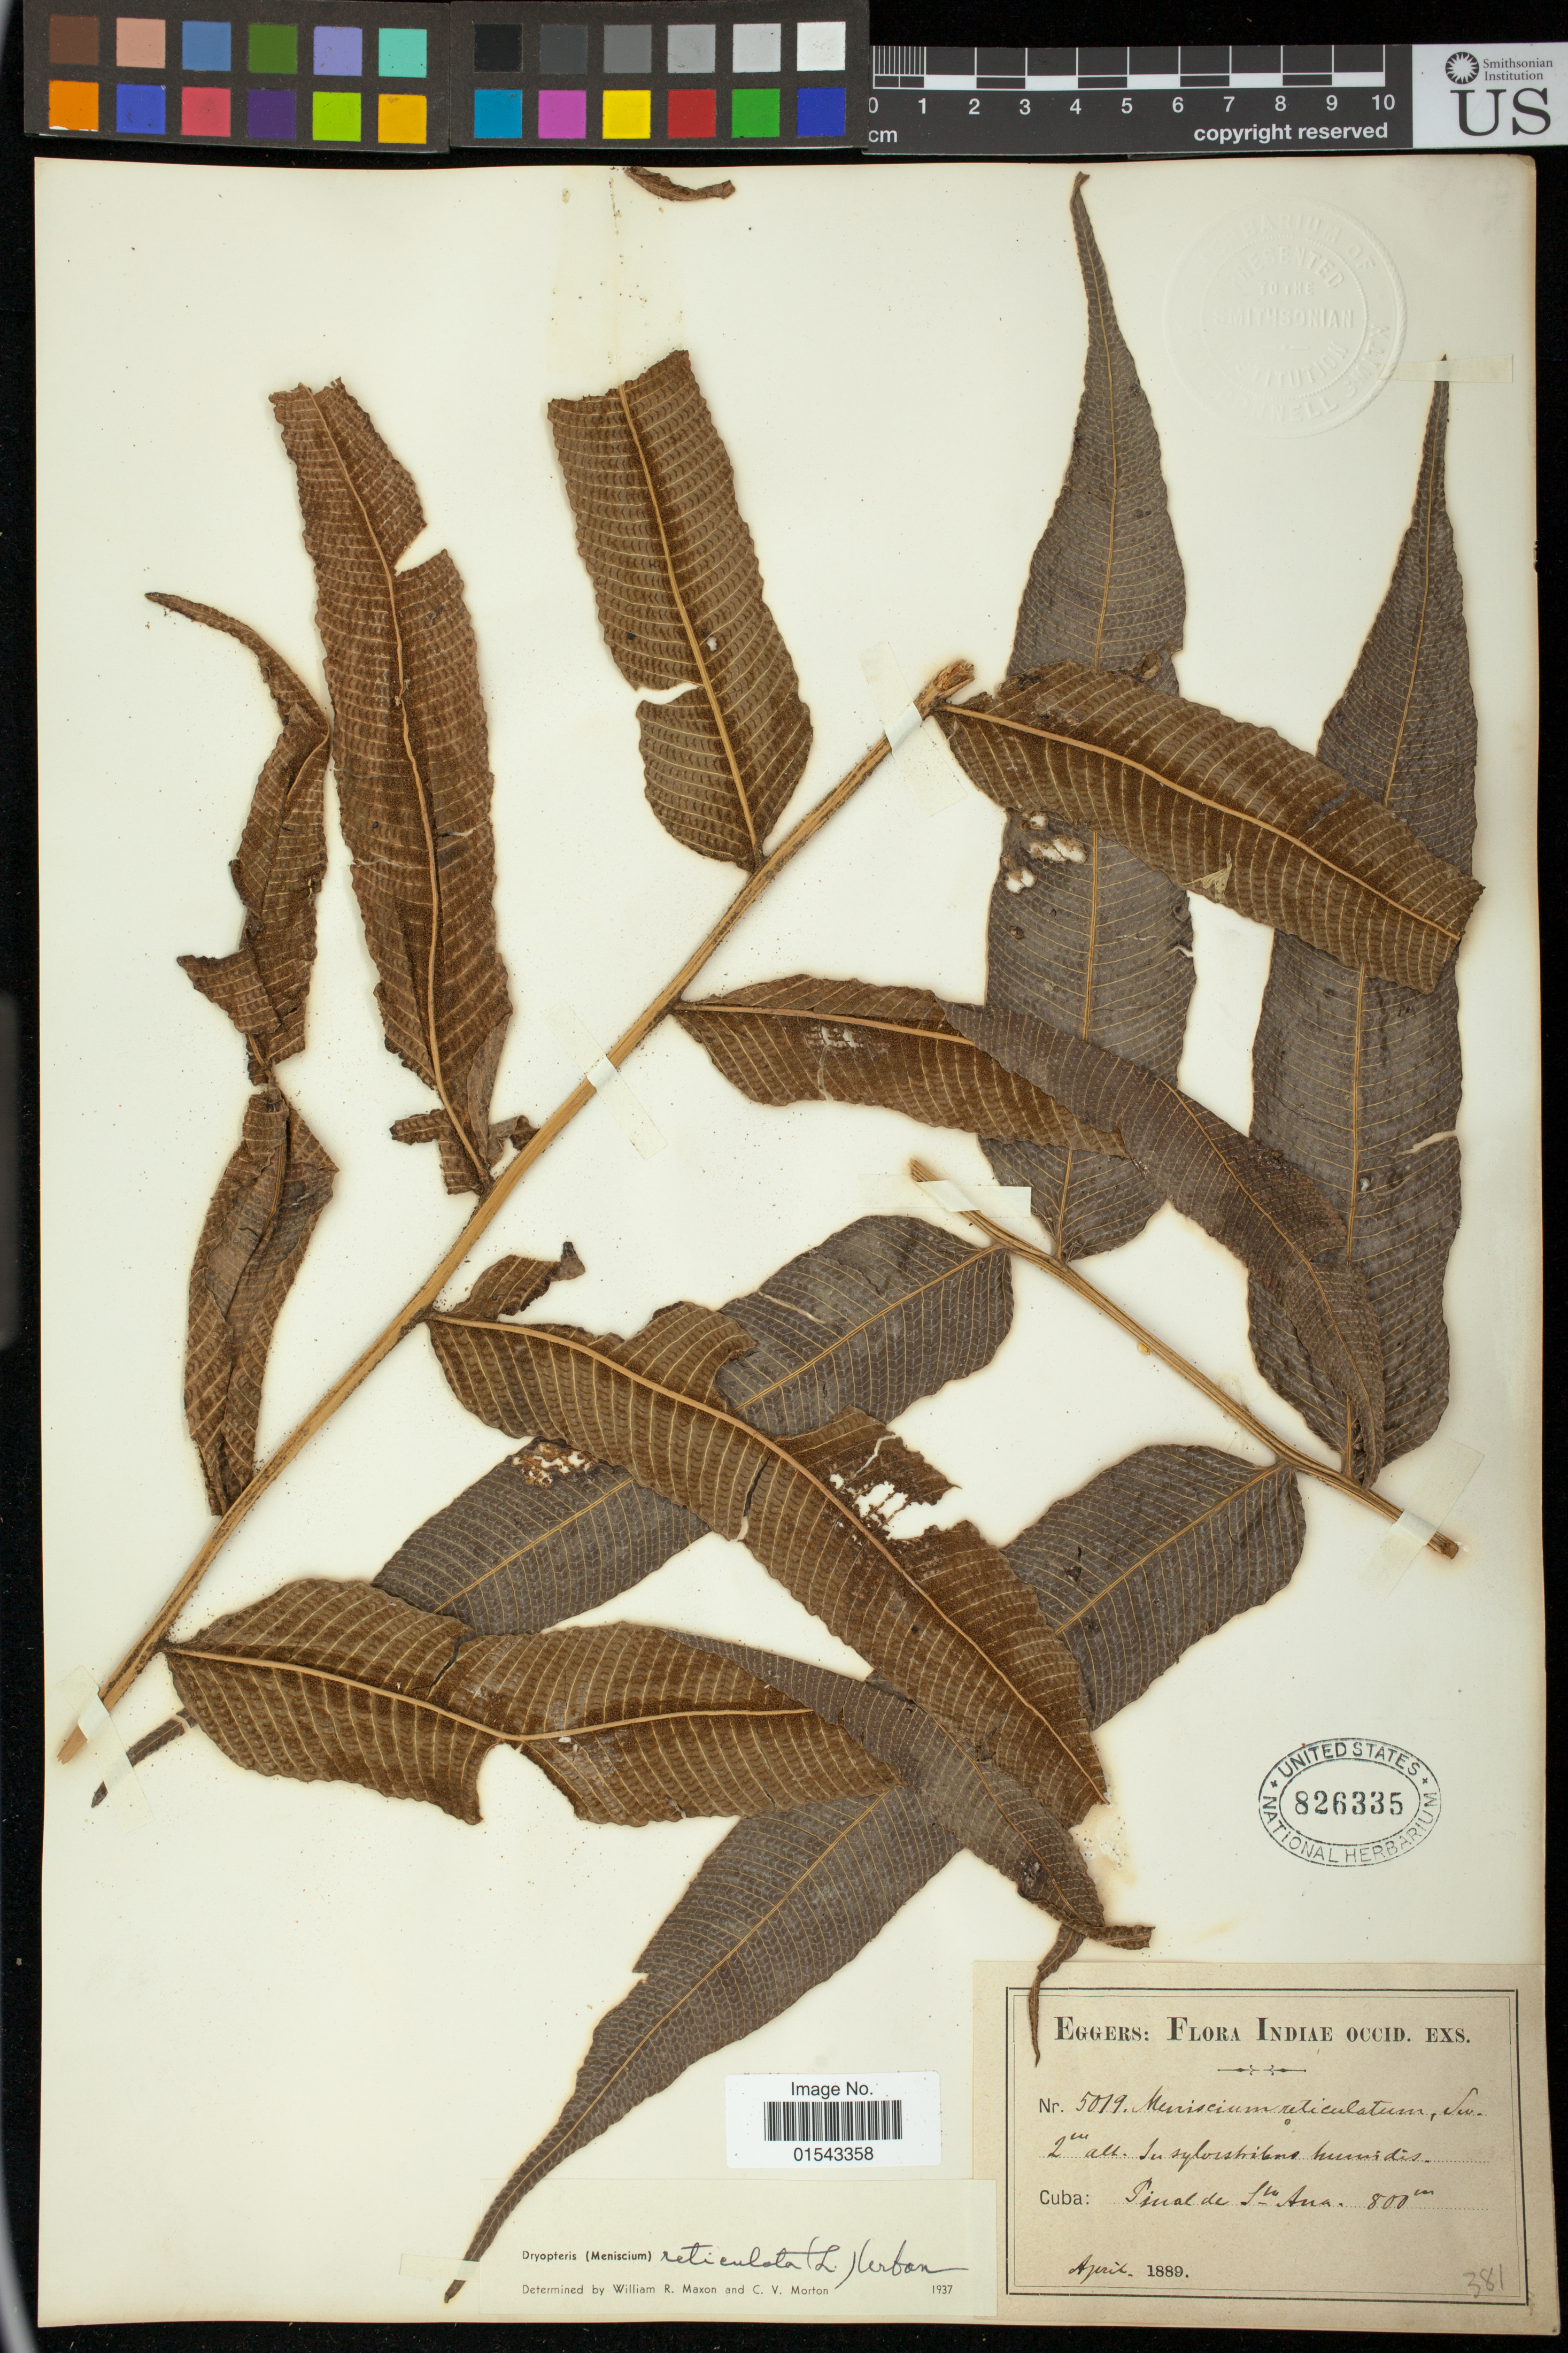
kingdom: Plantae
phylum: Tracheophyta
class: Polypodiopsida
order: Polypodiales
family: Thelypteridaceae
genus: Meniscium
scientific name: Meniscium reticulatum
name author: (L.) Sw.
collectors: H. F. A. von Eggers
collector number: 5019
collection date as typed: Apr 1889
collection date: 1889-04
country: Cuba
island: Greater Antilles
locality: Monte de Santa Ana.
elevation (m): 800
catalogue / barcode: US 826335